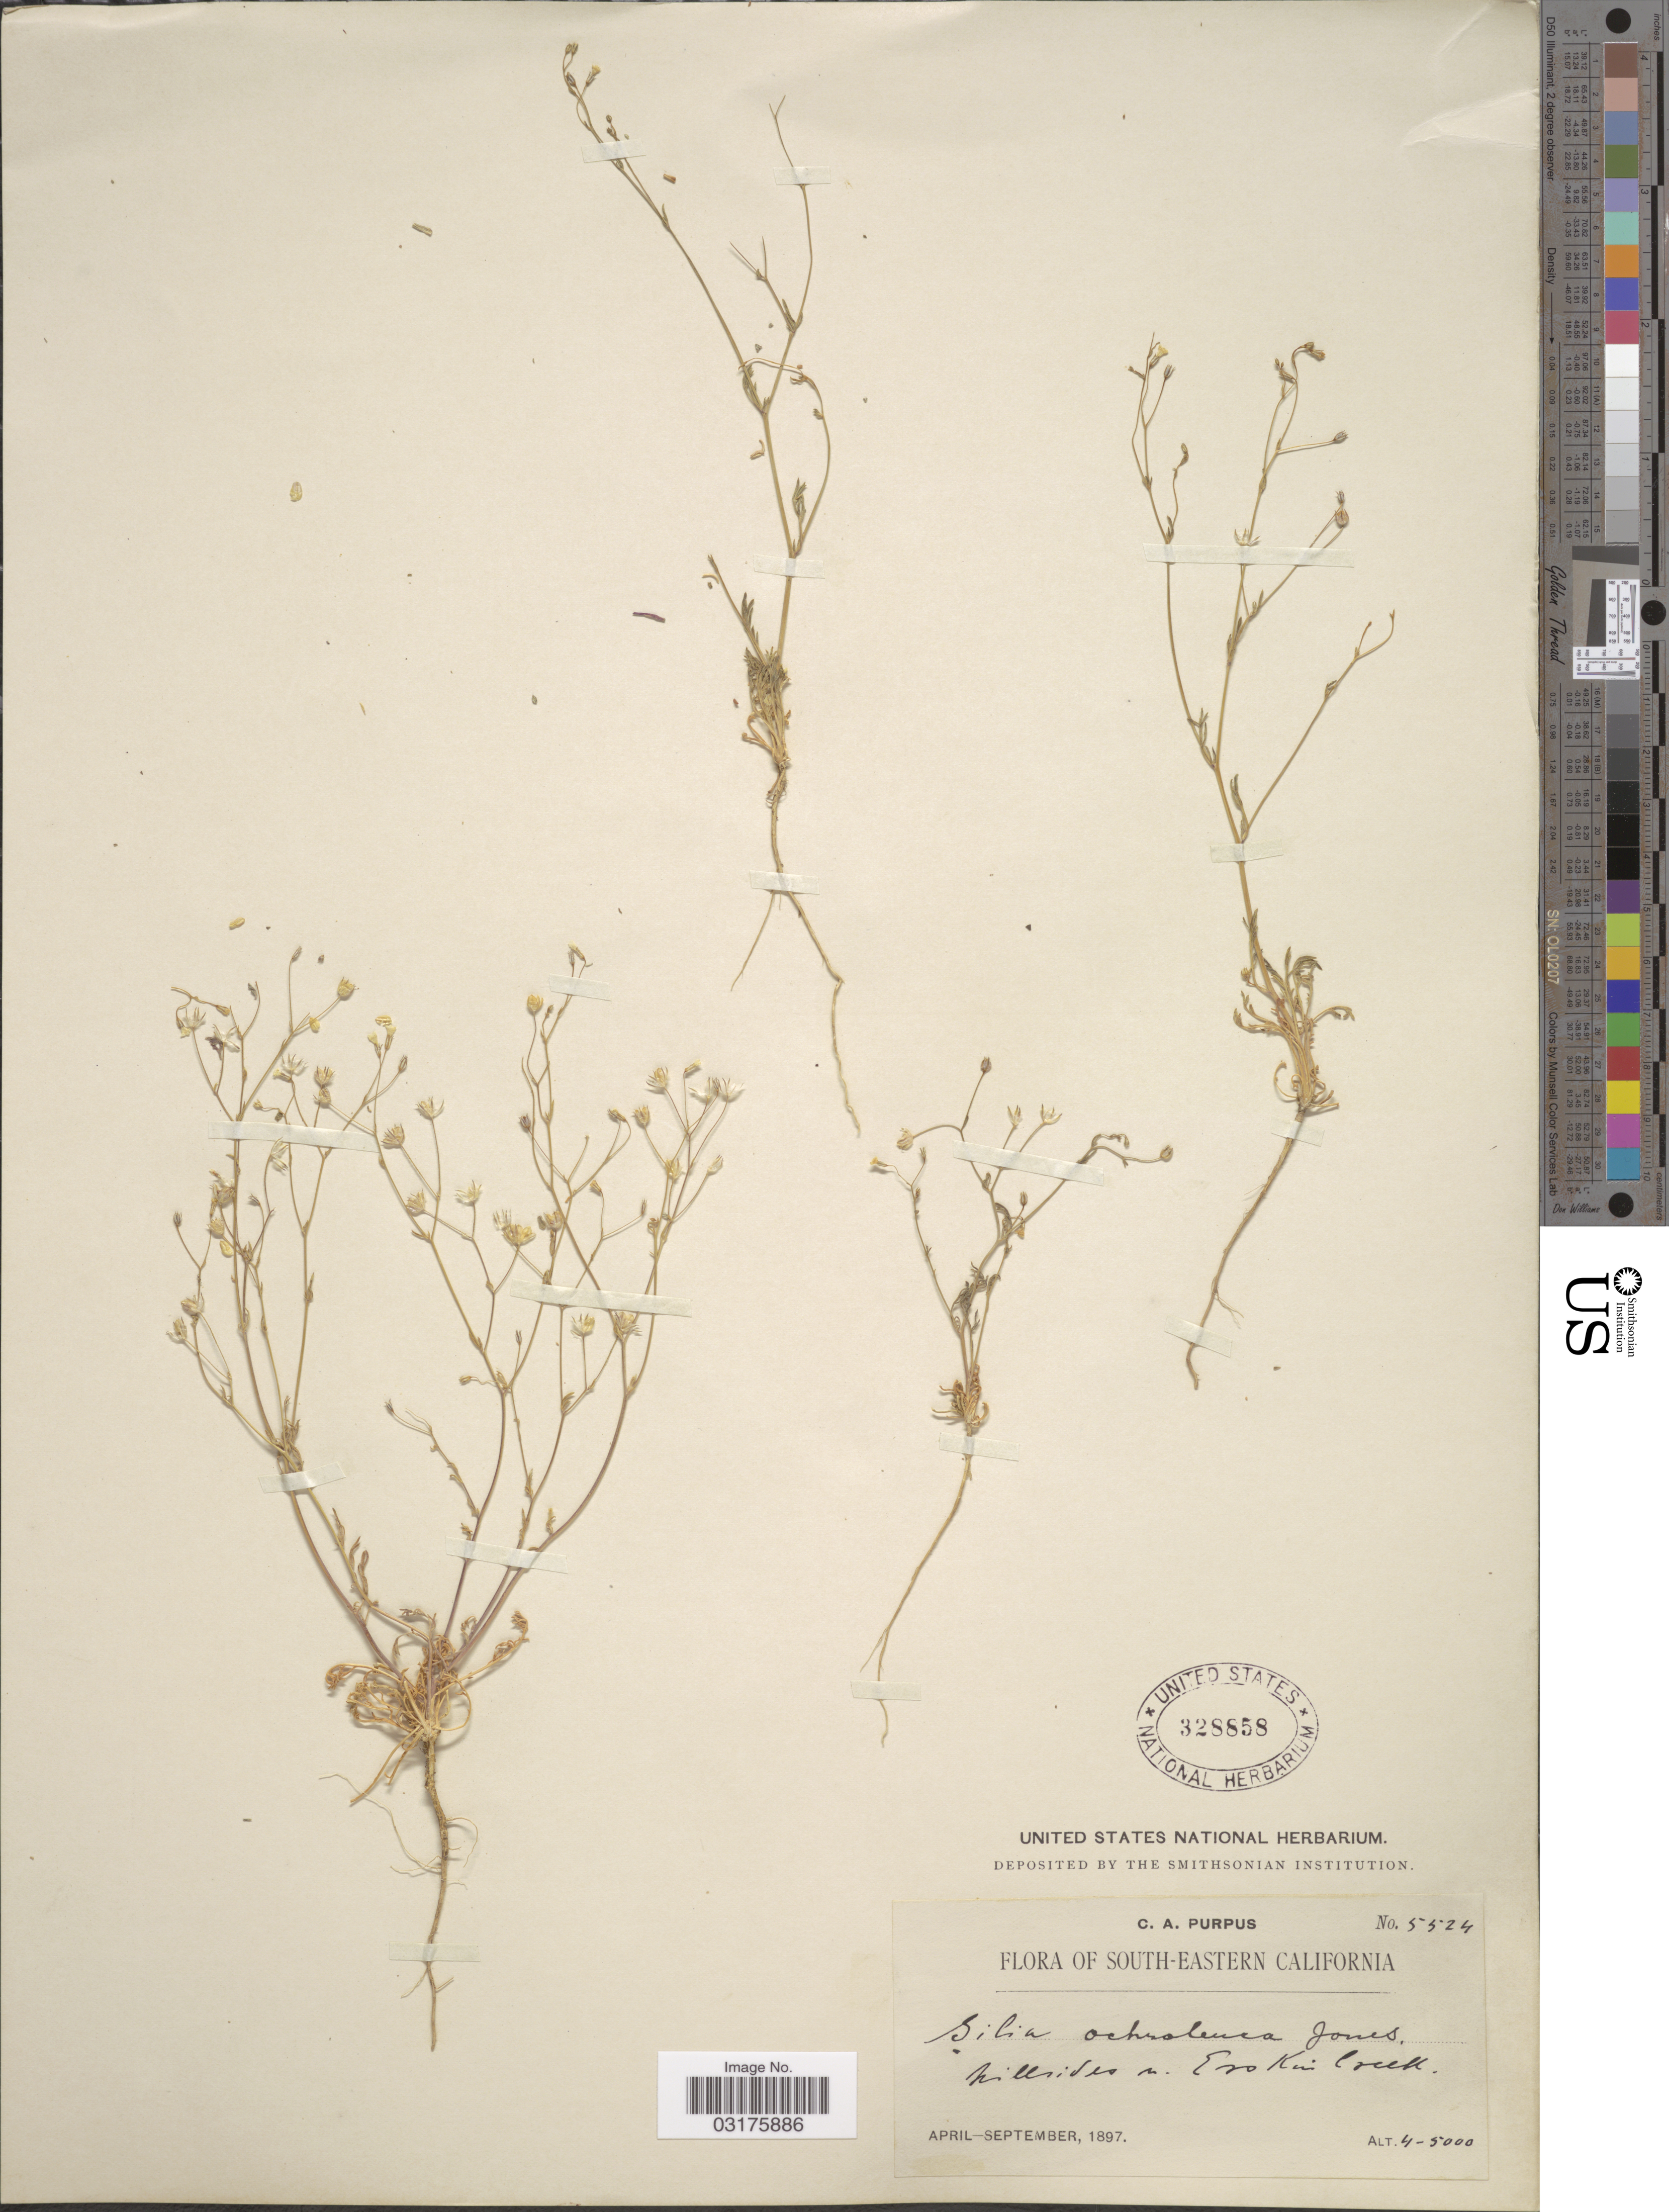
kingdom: Plantae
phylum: Tracheophyta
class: Magnoliopsida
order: Ericales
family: Polemoniaceae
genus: Gilia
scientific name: Gilia ochroleuca subsp. ochroleuca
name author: M.E. Jones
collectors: C. A. Purpus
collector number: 5524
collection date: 1897-04/1897-09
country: United States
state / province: California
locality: South-Eastern California, hillsides n. Erskine Creek.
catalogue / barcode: US 328858